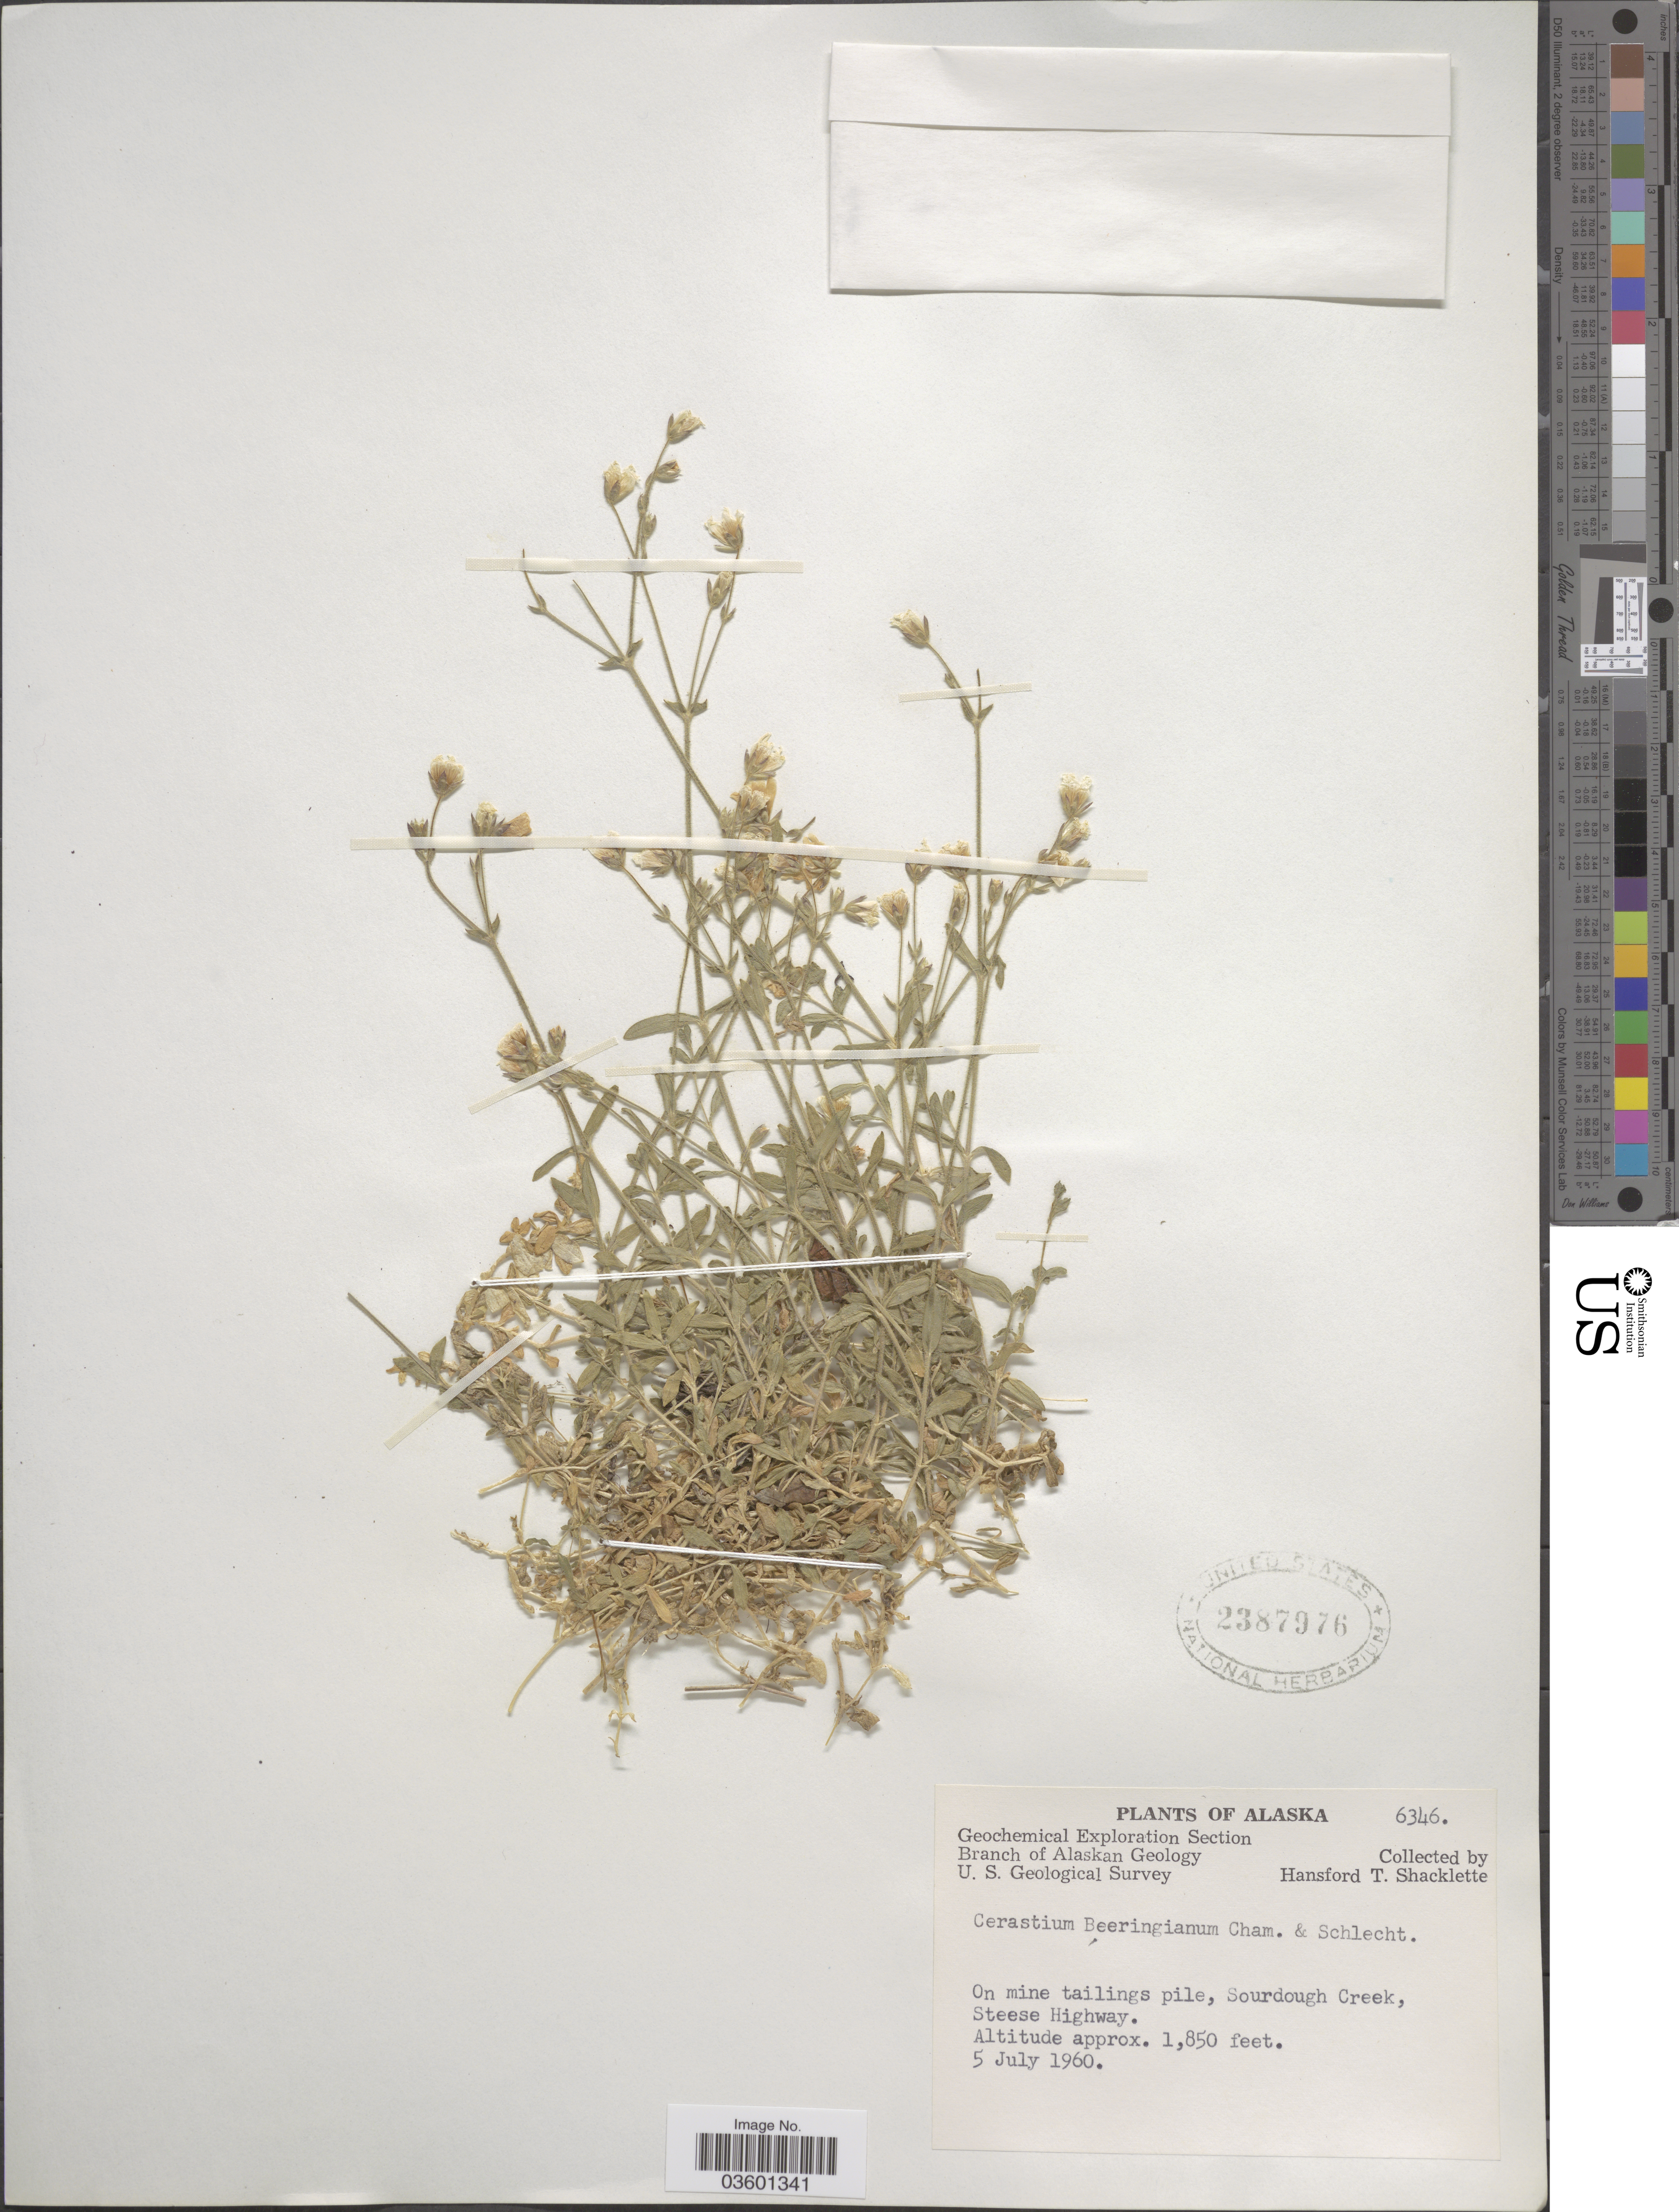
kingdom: Plantae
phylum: Tracheophyta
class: Magnoliopsida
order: Caryophyllales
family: Caryophyllaceae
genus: Cerastium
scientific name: Cerastium beeringianum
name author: Cham. & Schltdl.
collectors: H. Shacklette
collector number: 6346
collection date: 1960-07-05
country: United States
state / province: Alaska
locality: On mine tailings pile, Sourdough Creek, Steese Highway.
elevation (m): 564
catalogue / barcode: US 2387976